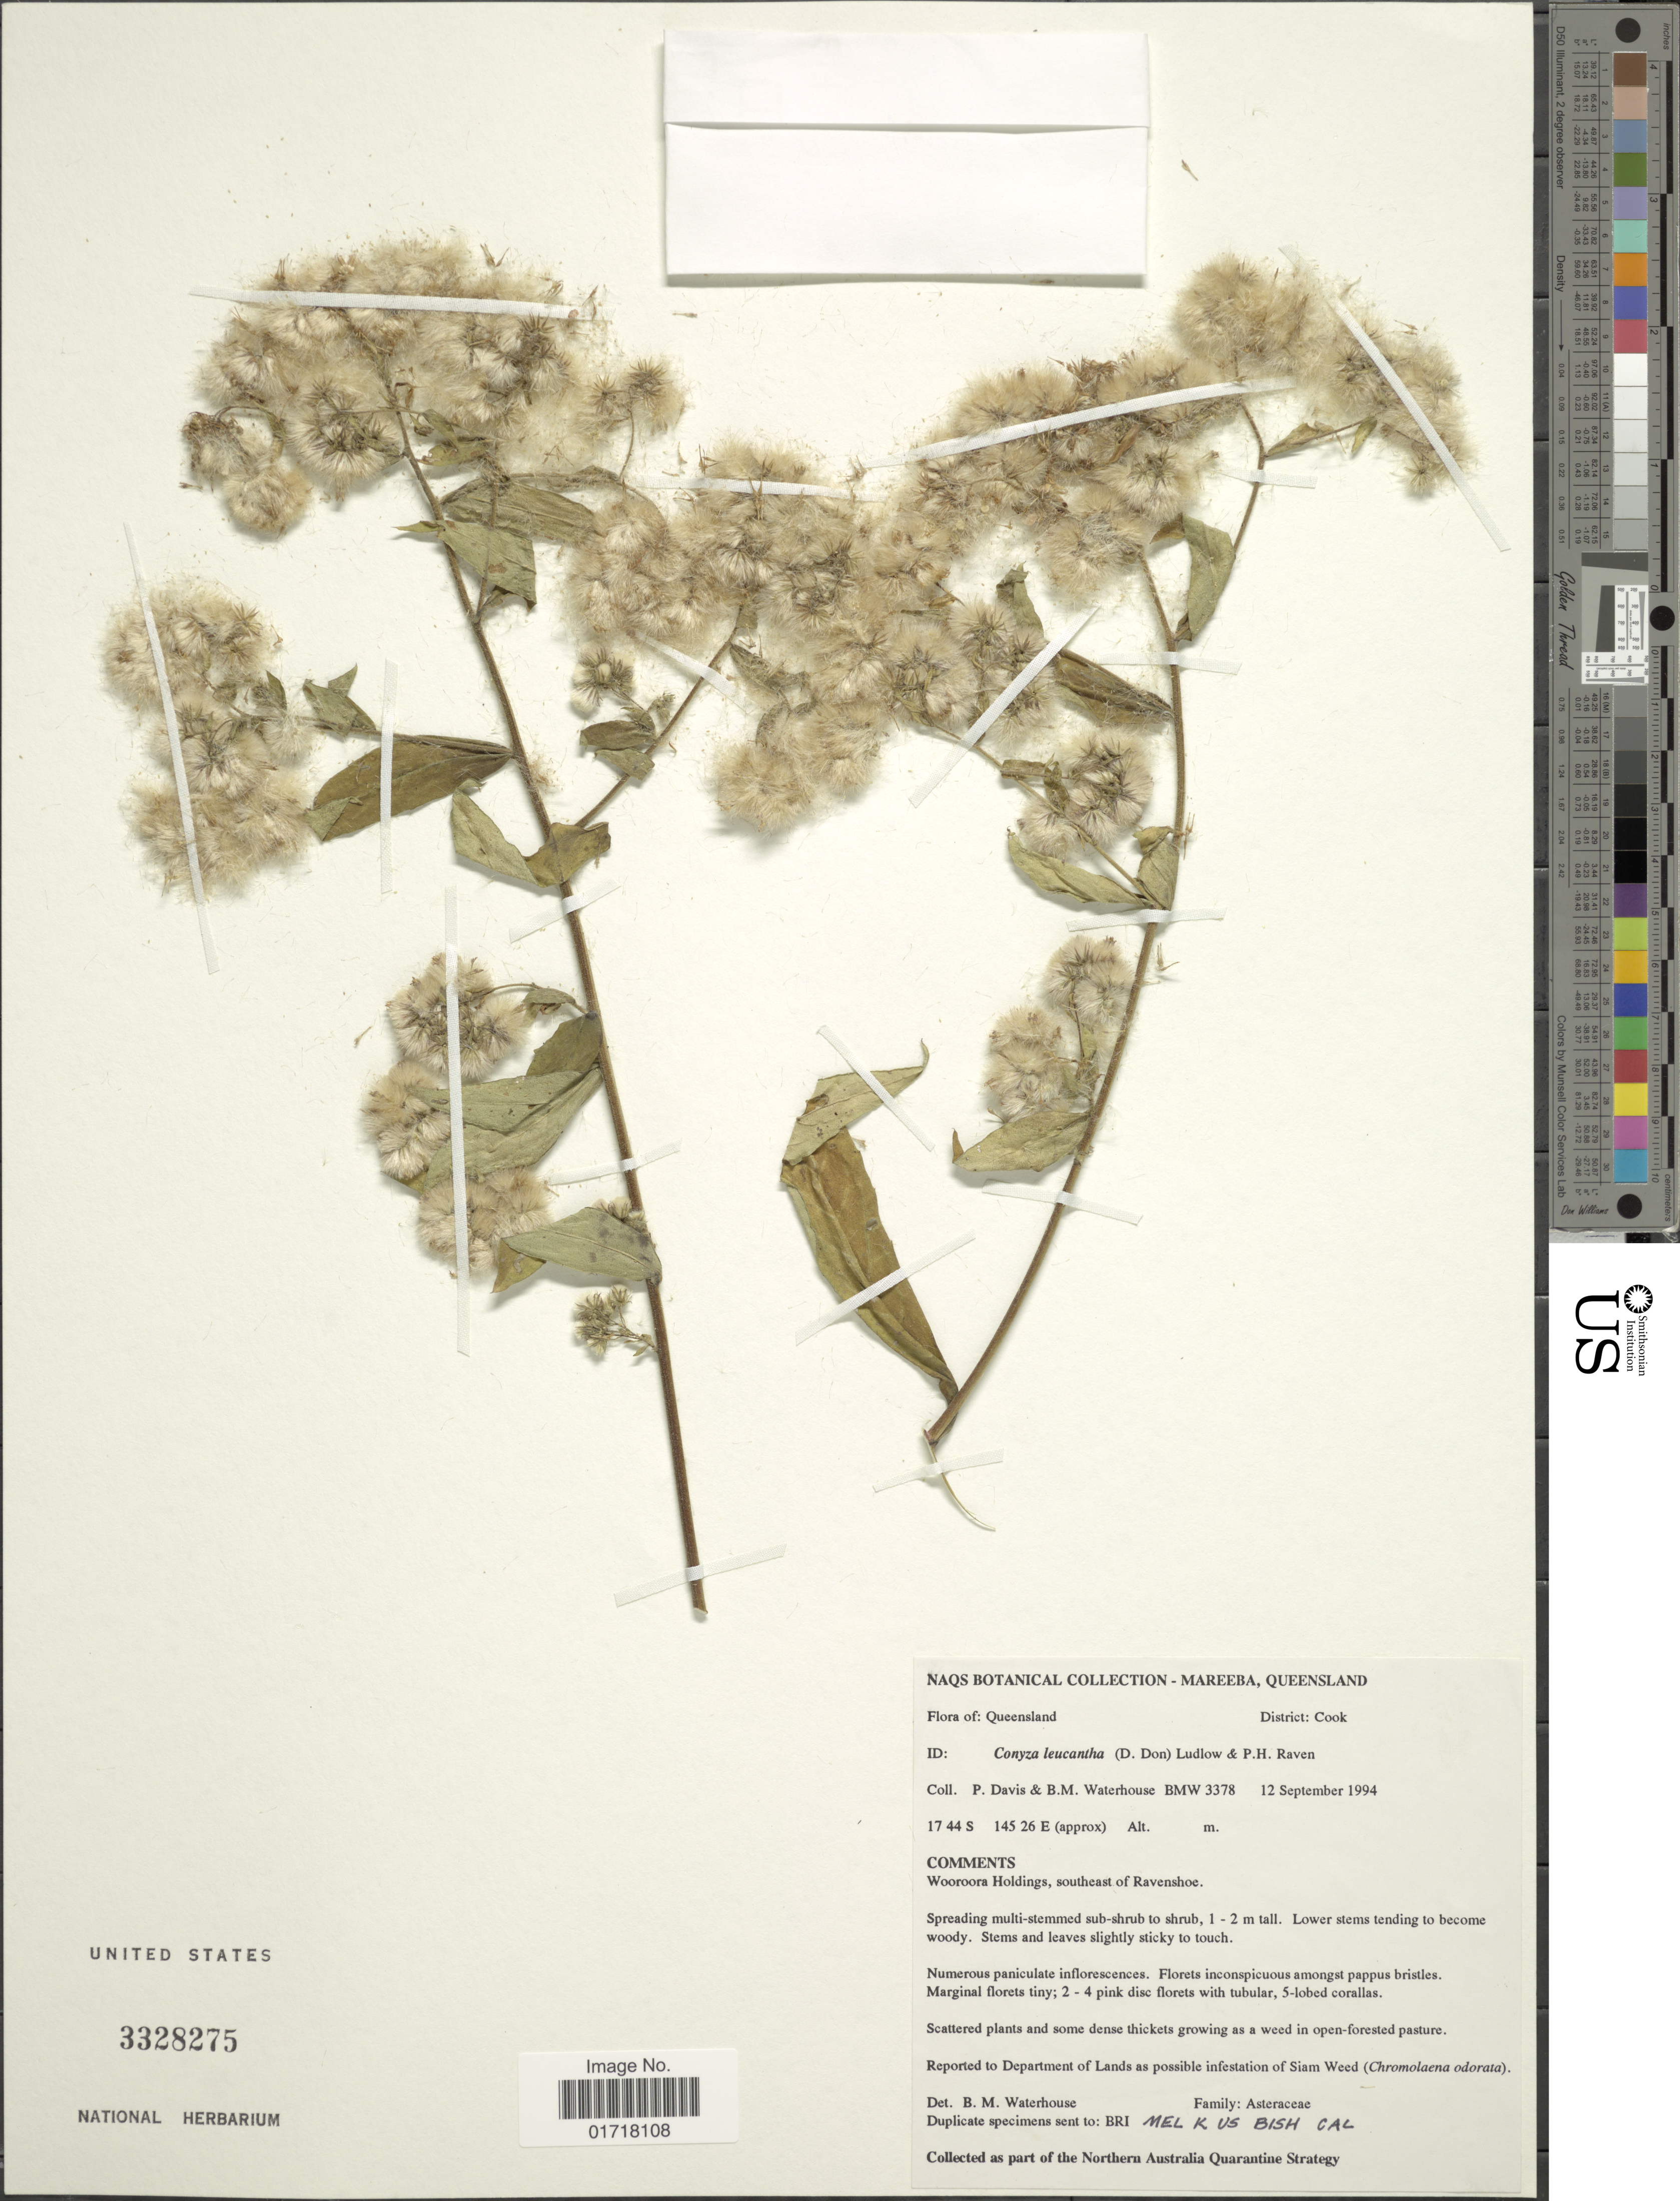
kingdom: Plantae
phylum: Tracheophyta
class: Magnoliopsida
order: Asterales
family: Asteraceae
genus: Conyza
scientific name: Conyza leucantha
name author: (D. Don) Ludlow & P.H. Raven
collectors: P. Davis & B. Waterhouse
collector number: BMW 3378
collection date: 1994-09-12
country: Australia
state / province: Queensland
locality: Queensland, District: Cook, Wooroora Holdings, Southeast of Ravenshoe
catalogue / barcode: US 3328275